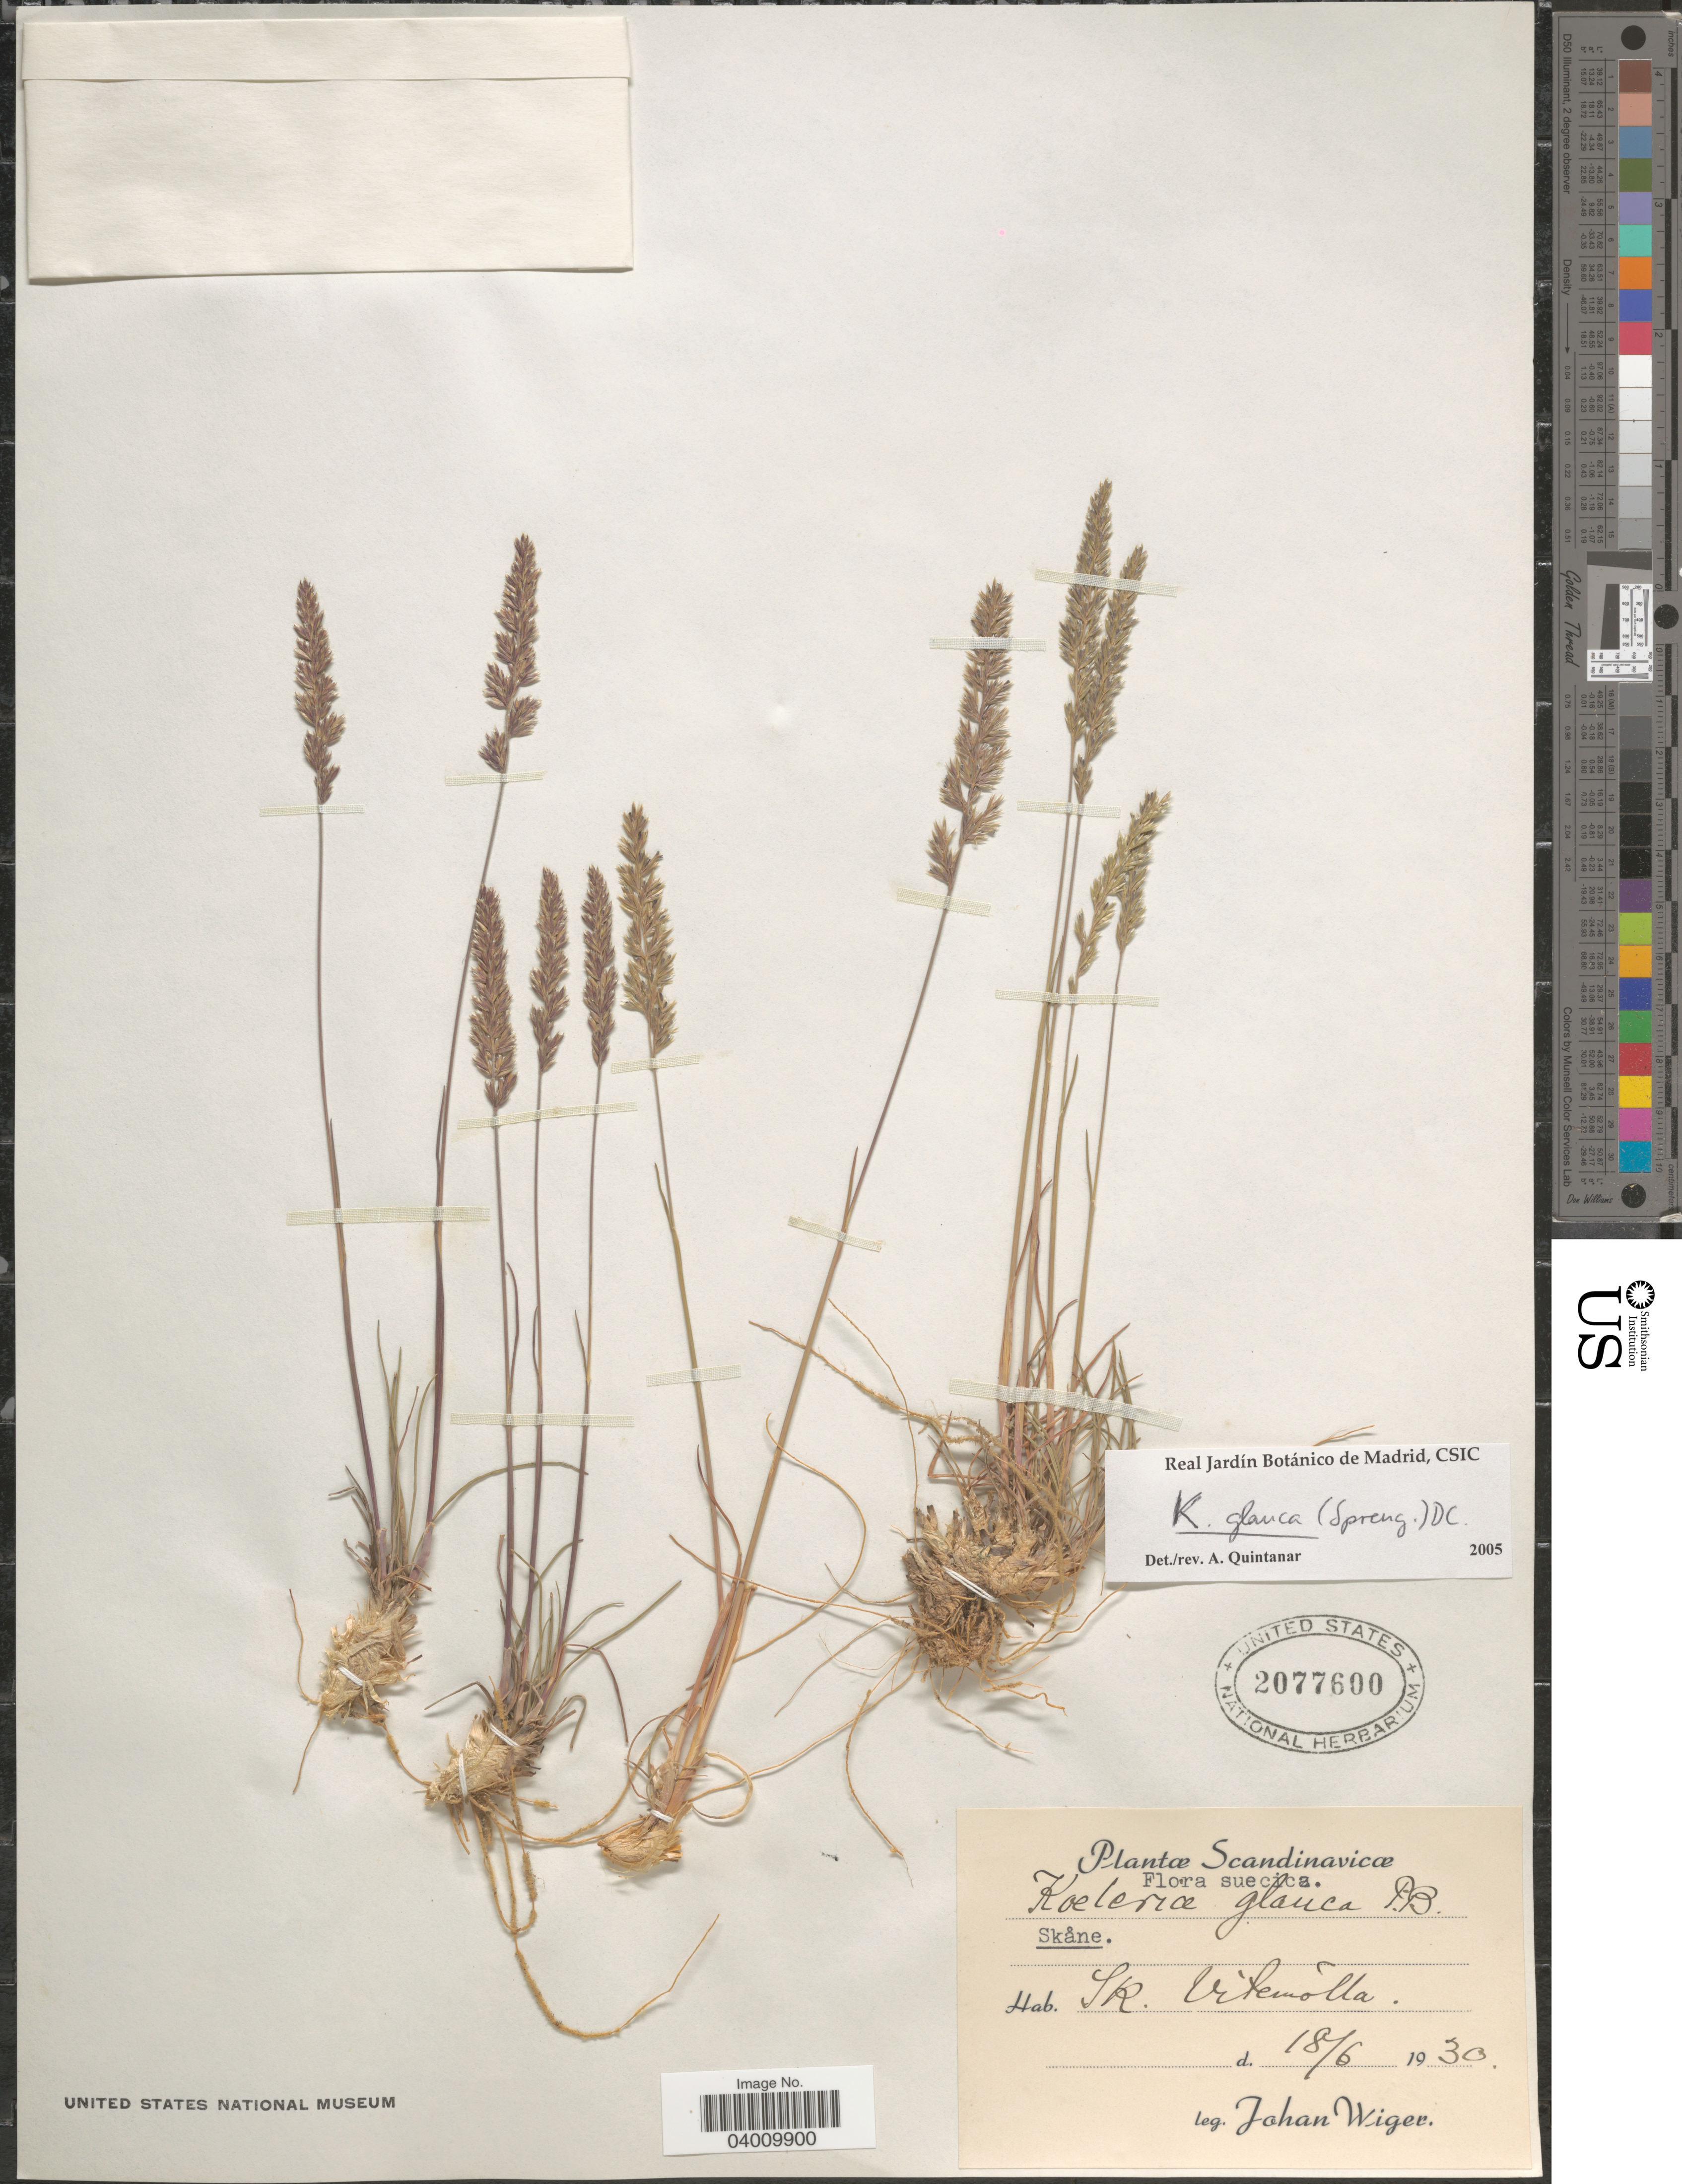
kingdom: Plantae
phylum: Tracheophyta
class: Liliopsida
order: Poales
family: Poaceae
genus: Koeleria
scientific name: Koeleria glauca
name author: (Spreng.) DC.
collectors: J. Wiger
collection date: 1930-06-18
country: Sweden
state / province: Skåne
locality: Scandinavicæ. Suecica. Sk. Vitemŏlla.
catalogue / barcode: US 2077600